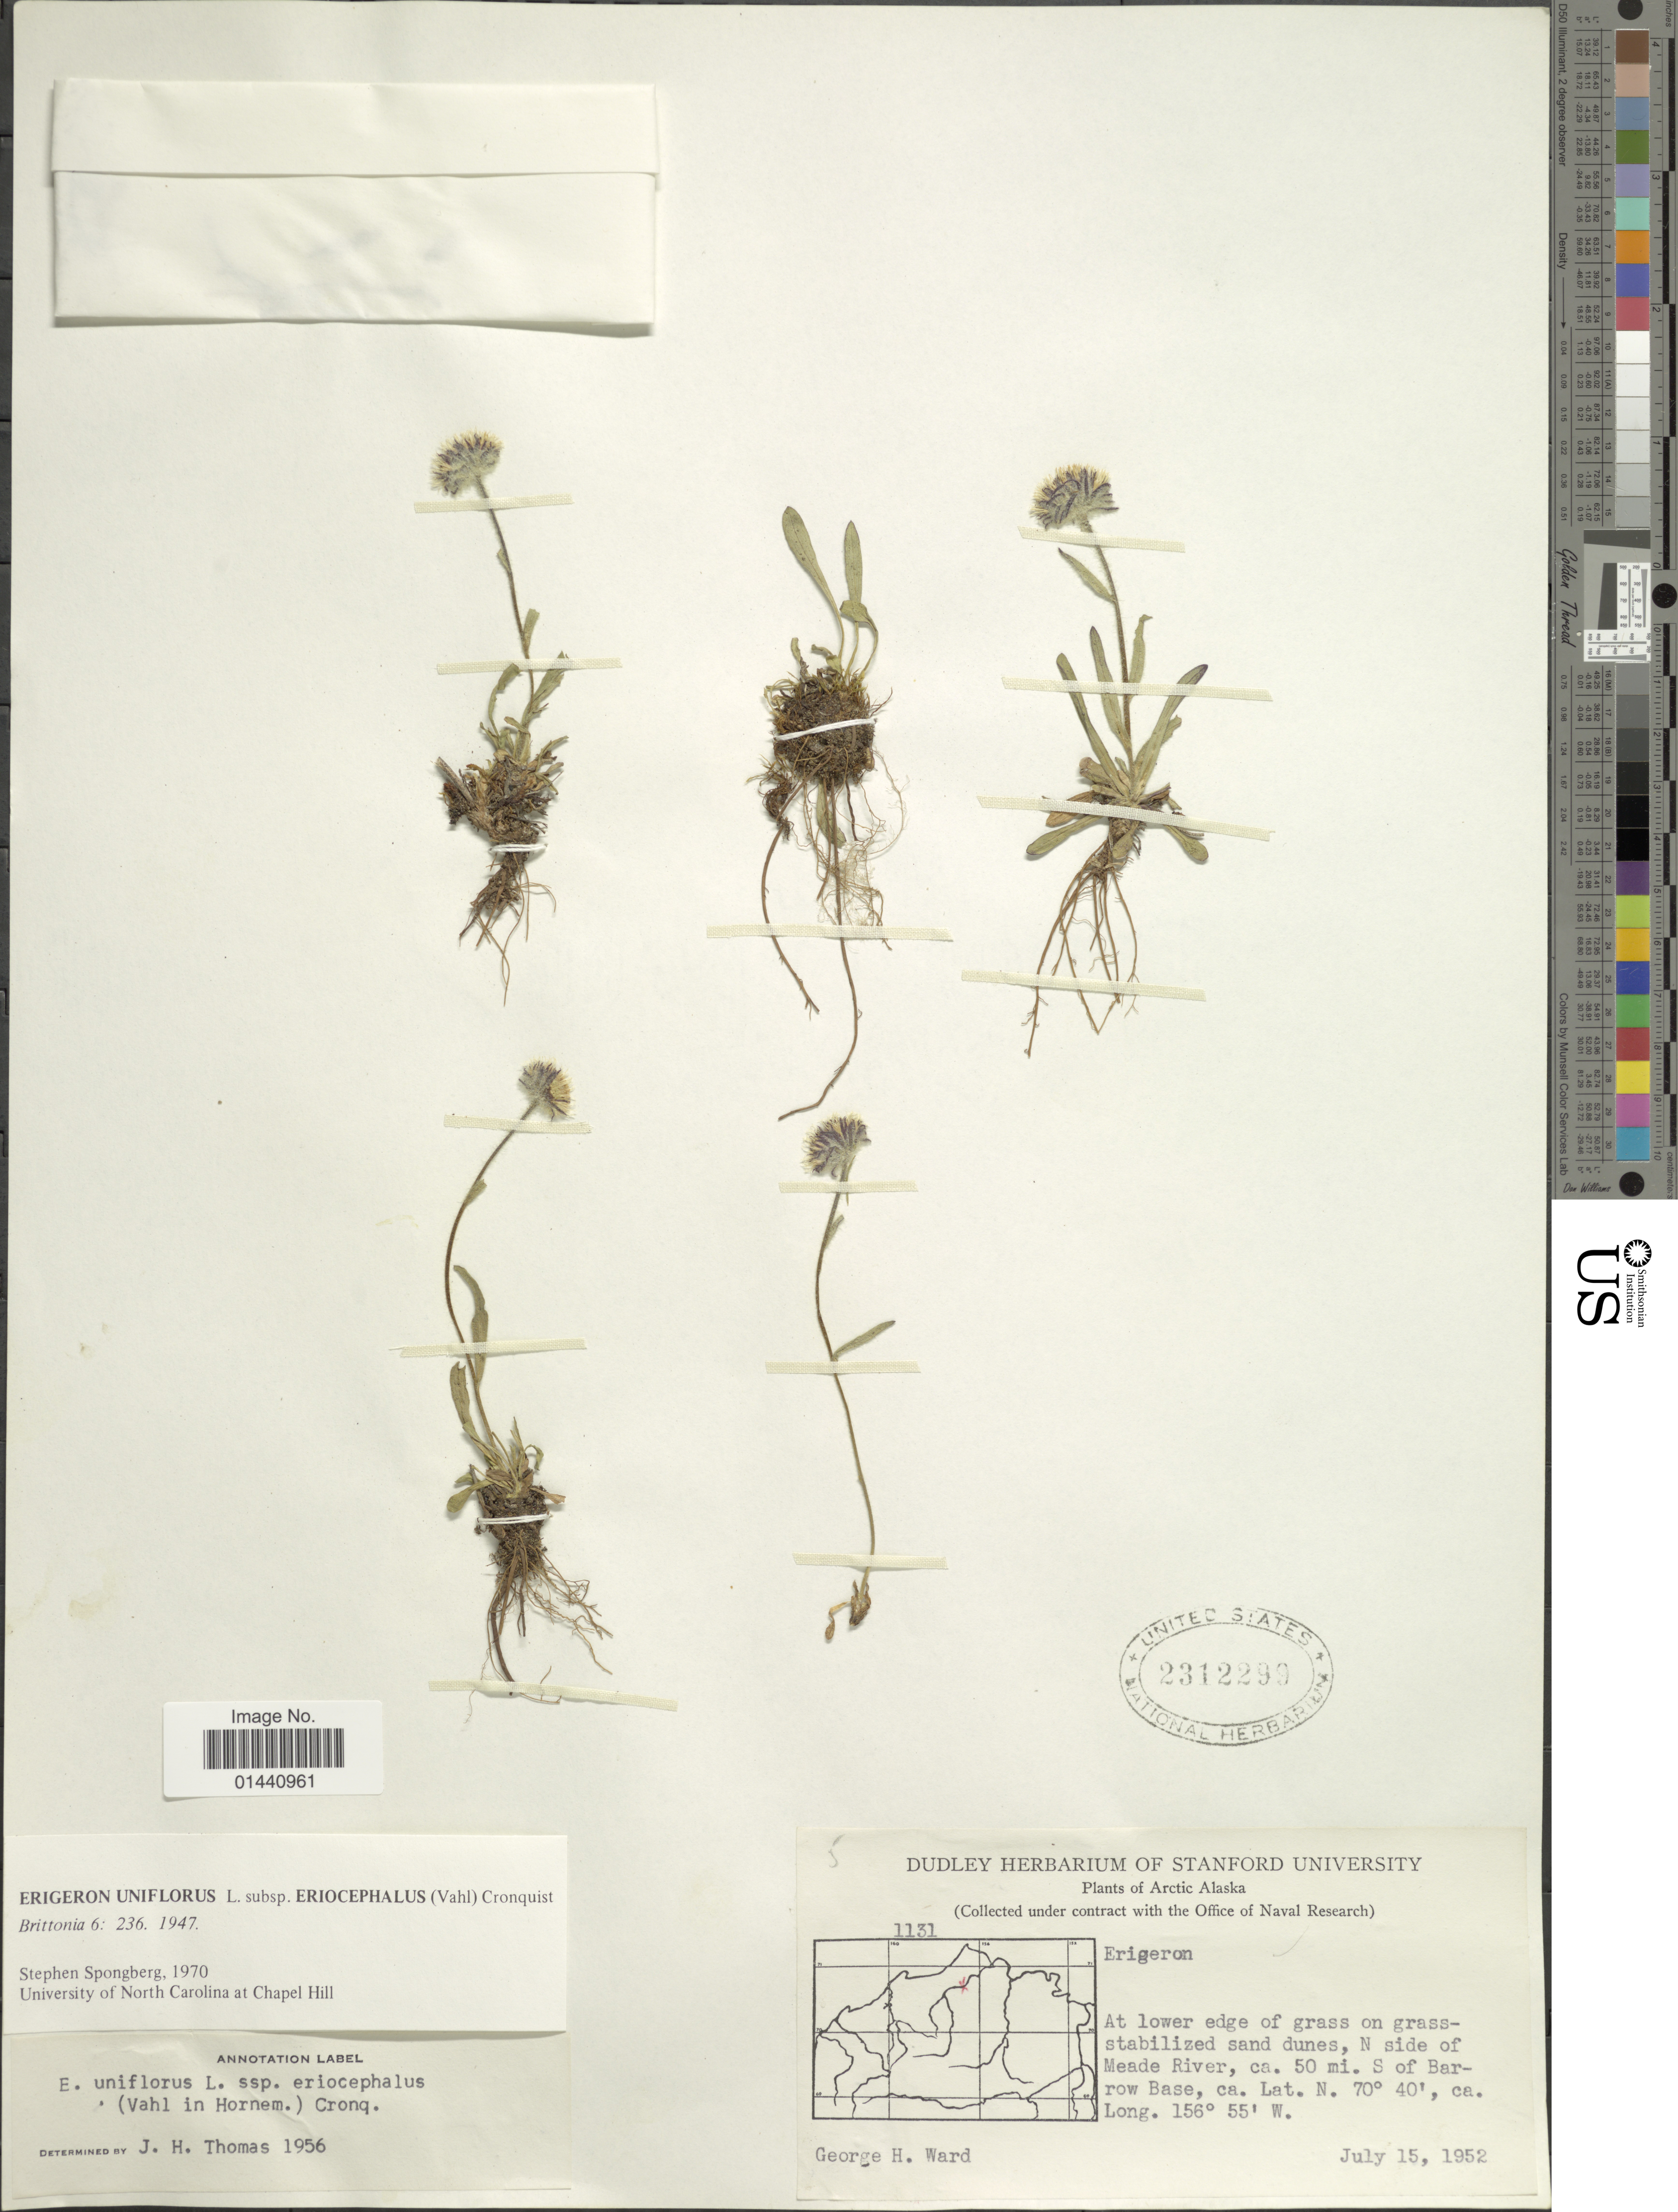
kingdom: Plantae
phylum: Tracheophyta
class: Magnoliopsida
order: Asterales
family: Asteraceae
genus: Erigeron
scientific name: Erigeron eriocephalus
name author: J. Vahl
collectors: G. H. Ward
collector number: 1131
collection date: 1952-07-15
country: United States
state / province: Alaska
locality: Arctic Alaska. N side of Meade River, ca. 50 mi. S of Barrow Base.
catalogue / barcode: US 2312299